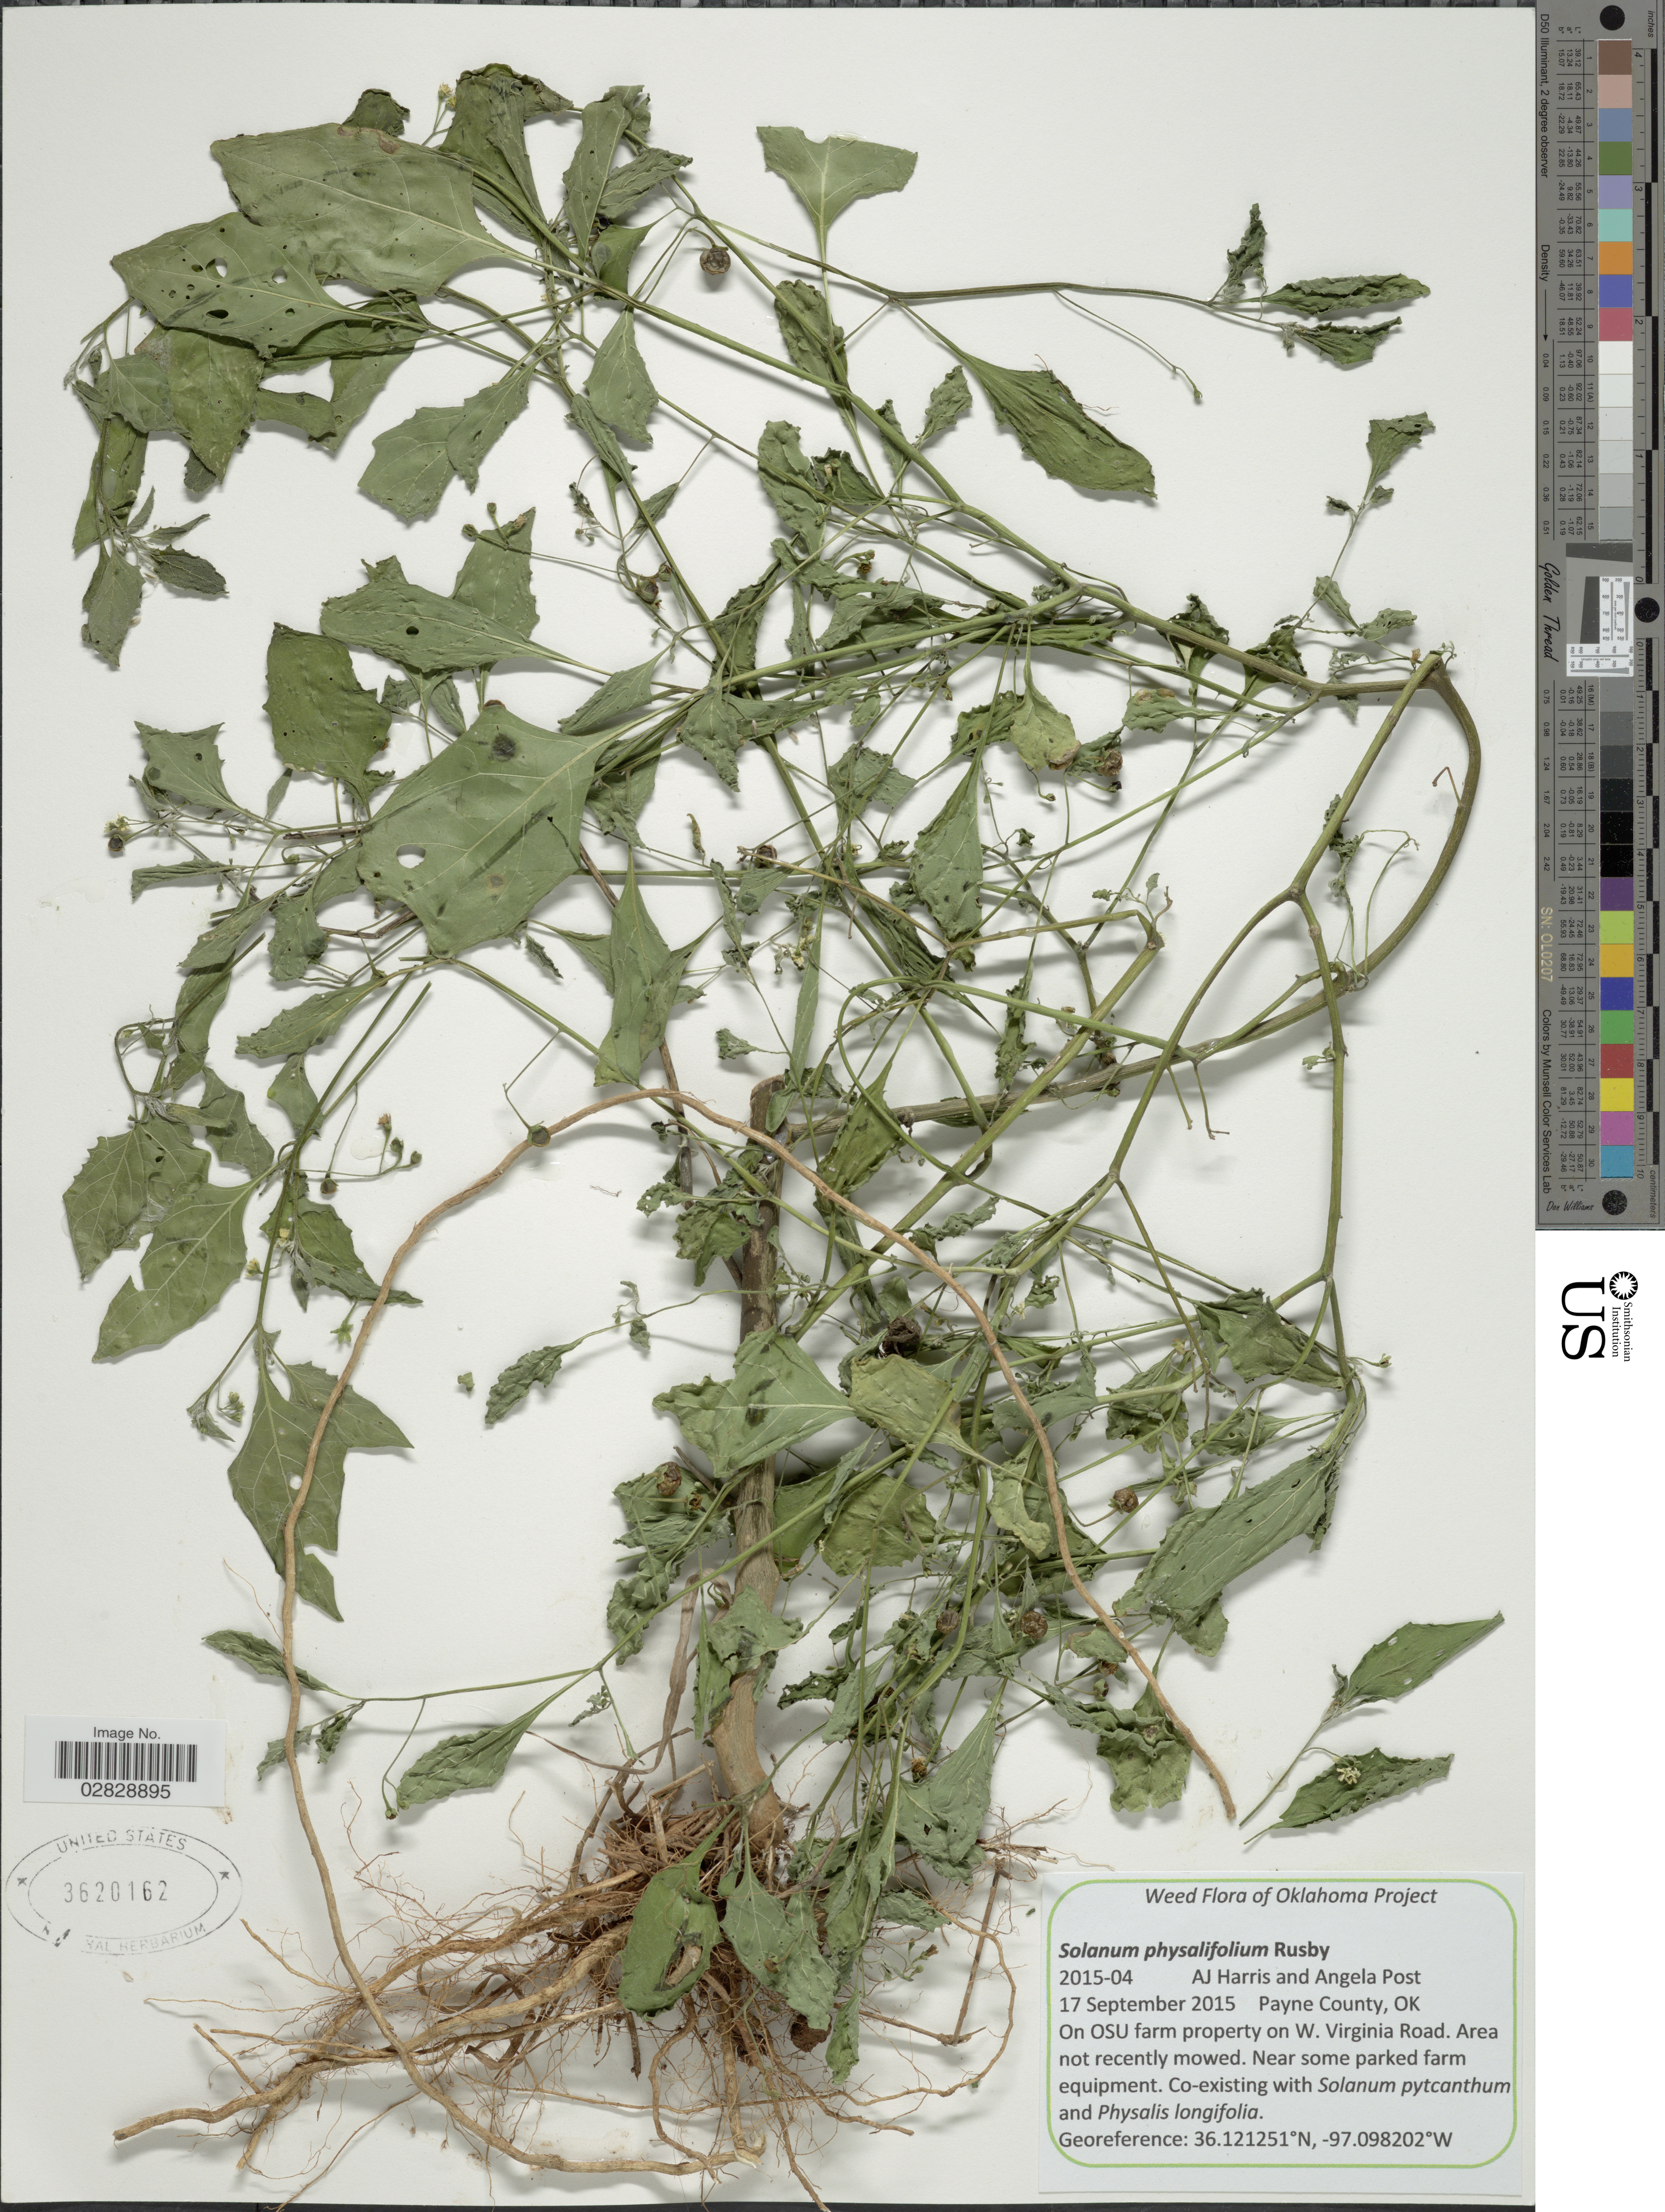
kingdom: Plantae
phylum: Tracheophyta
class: Magnoliopsida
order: Solanales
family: Solanaceae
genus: Solanum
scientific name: Solanum physalifolium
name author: Rusby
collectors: A. J. Harris & A. Post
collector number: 2015-04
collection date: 2015-09-17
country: United States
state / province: Oklahoma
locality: Payne County. On OSU farm property on W. Virginia Road.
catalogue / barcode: US 3620162